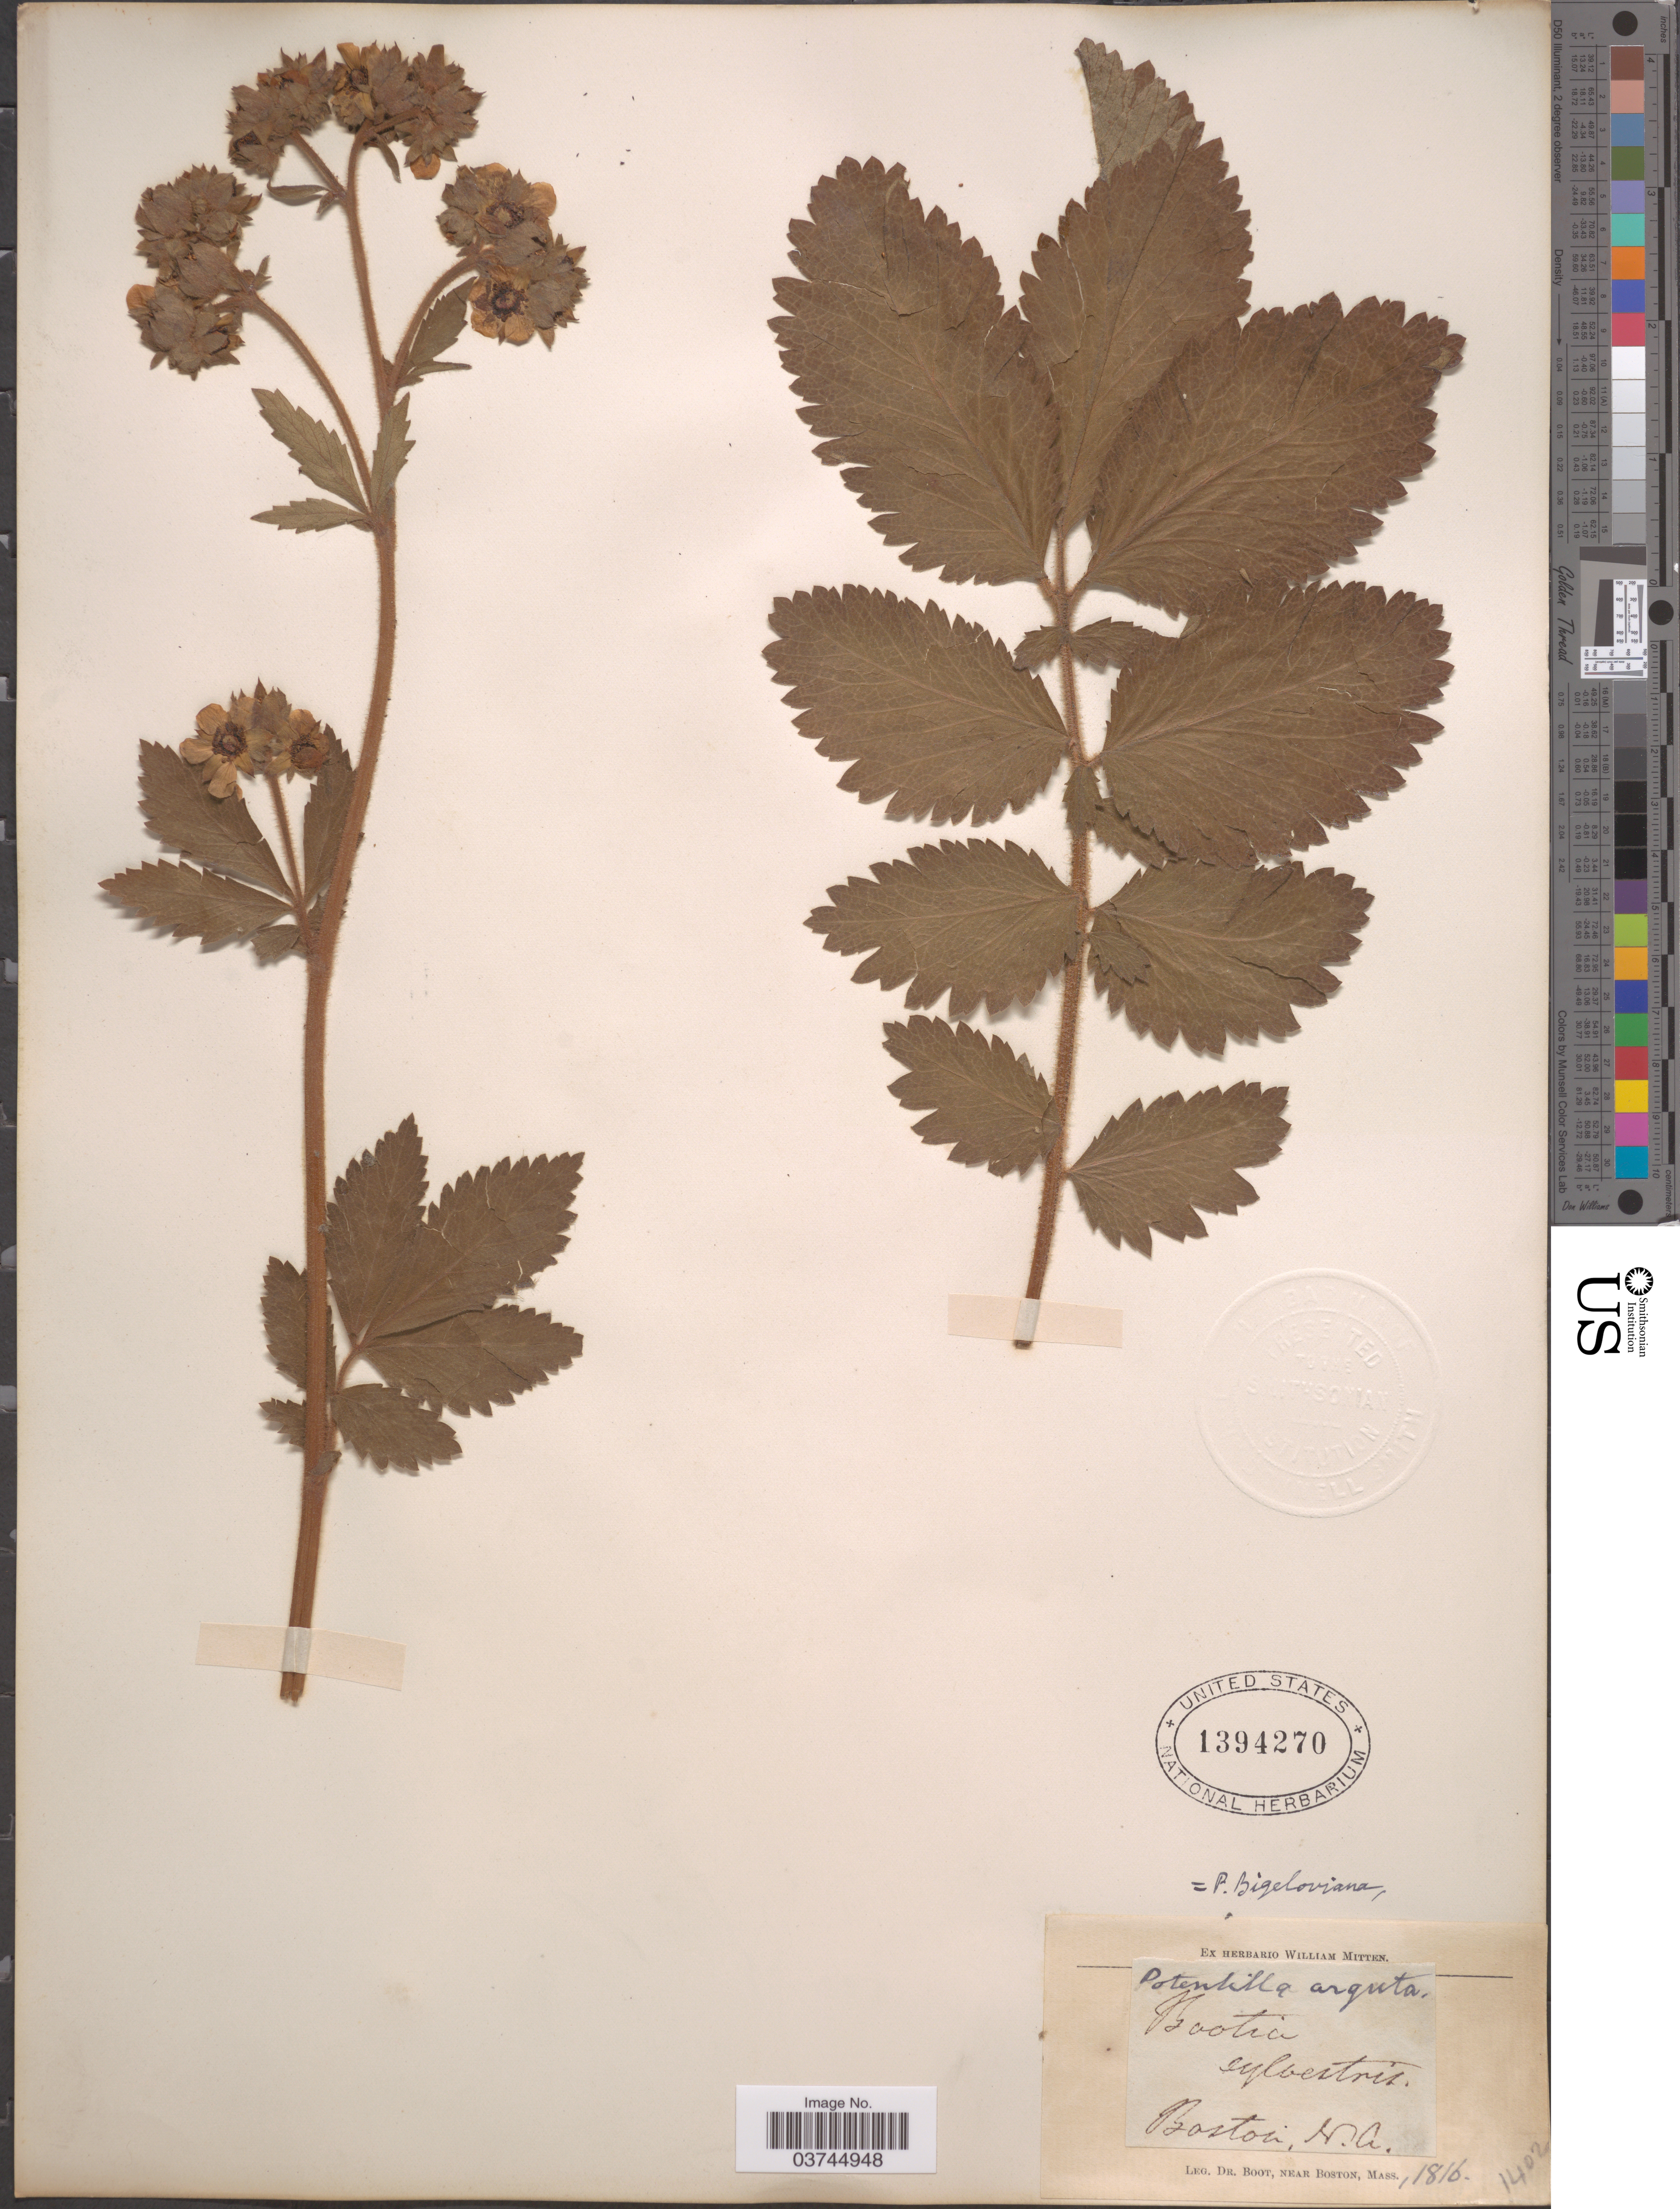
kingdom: Plantae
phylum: Tracheophyta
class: Magnoliopsida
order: Rosales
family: Rosaceae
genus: Drymocallis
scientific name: Drymocallis arguta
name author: (Pursh) Rydb.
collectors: Boot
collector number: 1402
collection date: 1816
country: United States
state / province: Massachusetts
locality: Near Boston. M.A.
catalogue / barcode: US 1394270